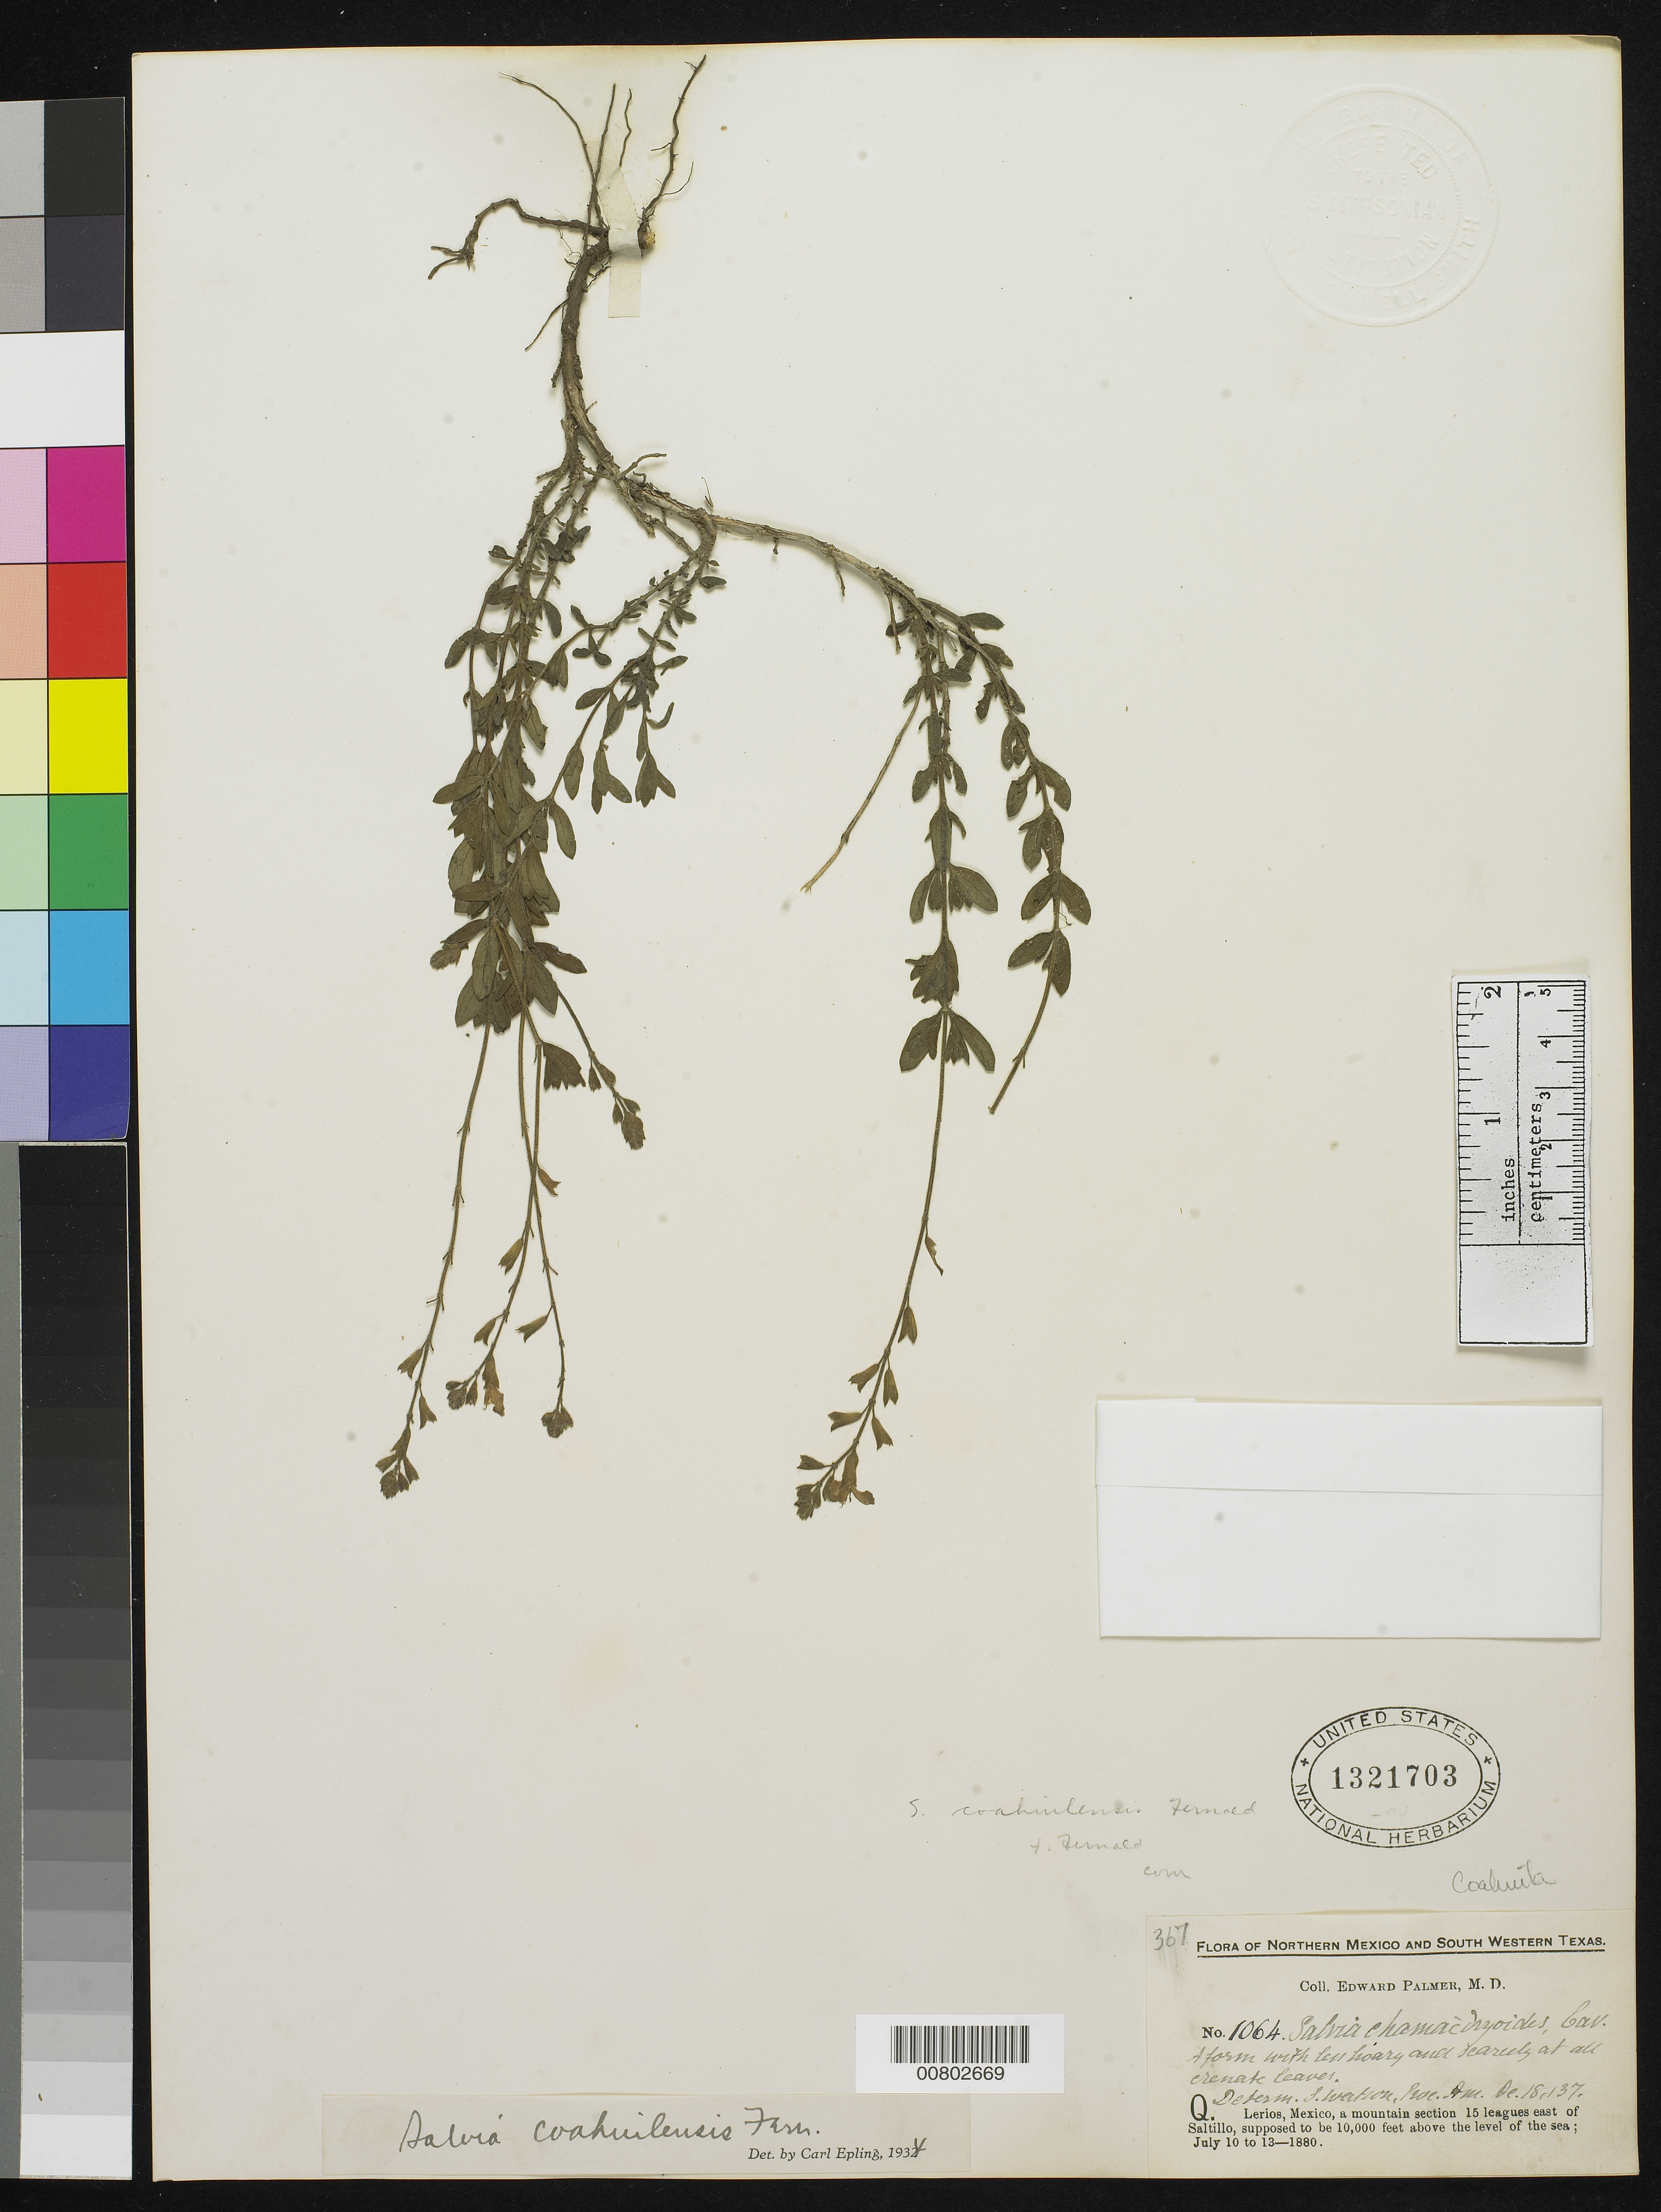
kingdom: Plantae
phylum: Tracheophyta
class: Magnoliopsida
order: Lamiales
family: Lamiaceae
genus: Salvia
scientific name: Salvia coahuilensis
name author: Fernald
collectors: E. Palmer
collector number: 1064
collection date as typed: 10 Jul 1880 to 13 Jul 1880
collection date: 1880-07-10/1880-07-13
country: Mexico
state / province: Coahuila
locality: Q. Lerios, a mountain section 15 leagues east of Saltillo, Coahuila.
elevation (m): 3048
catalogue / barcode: US 1321703